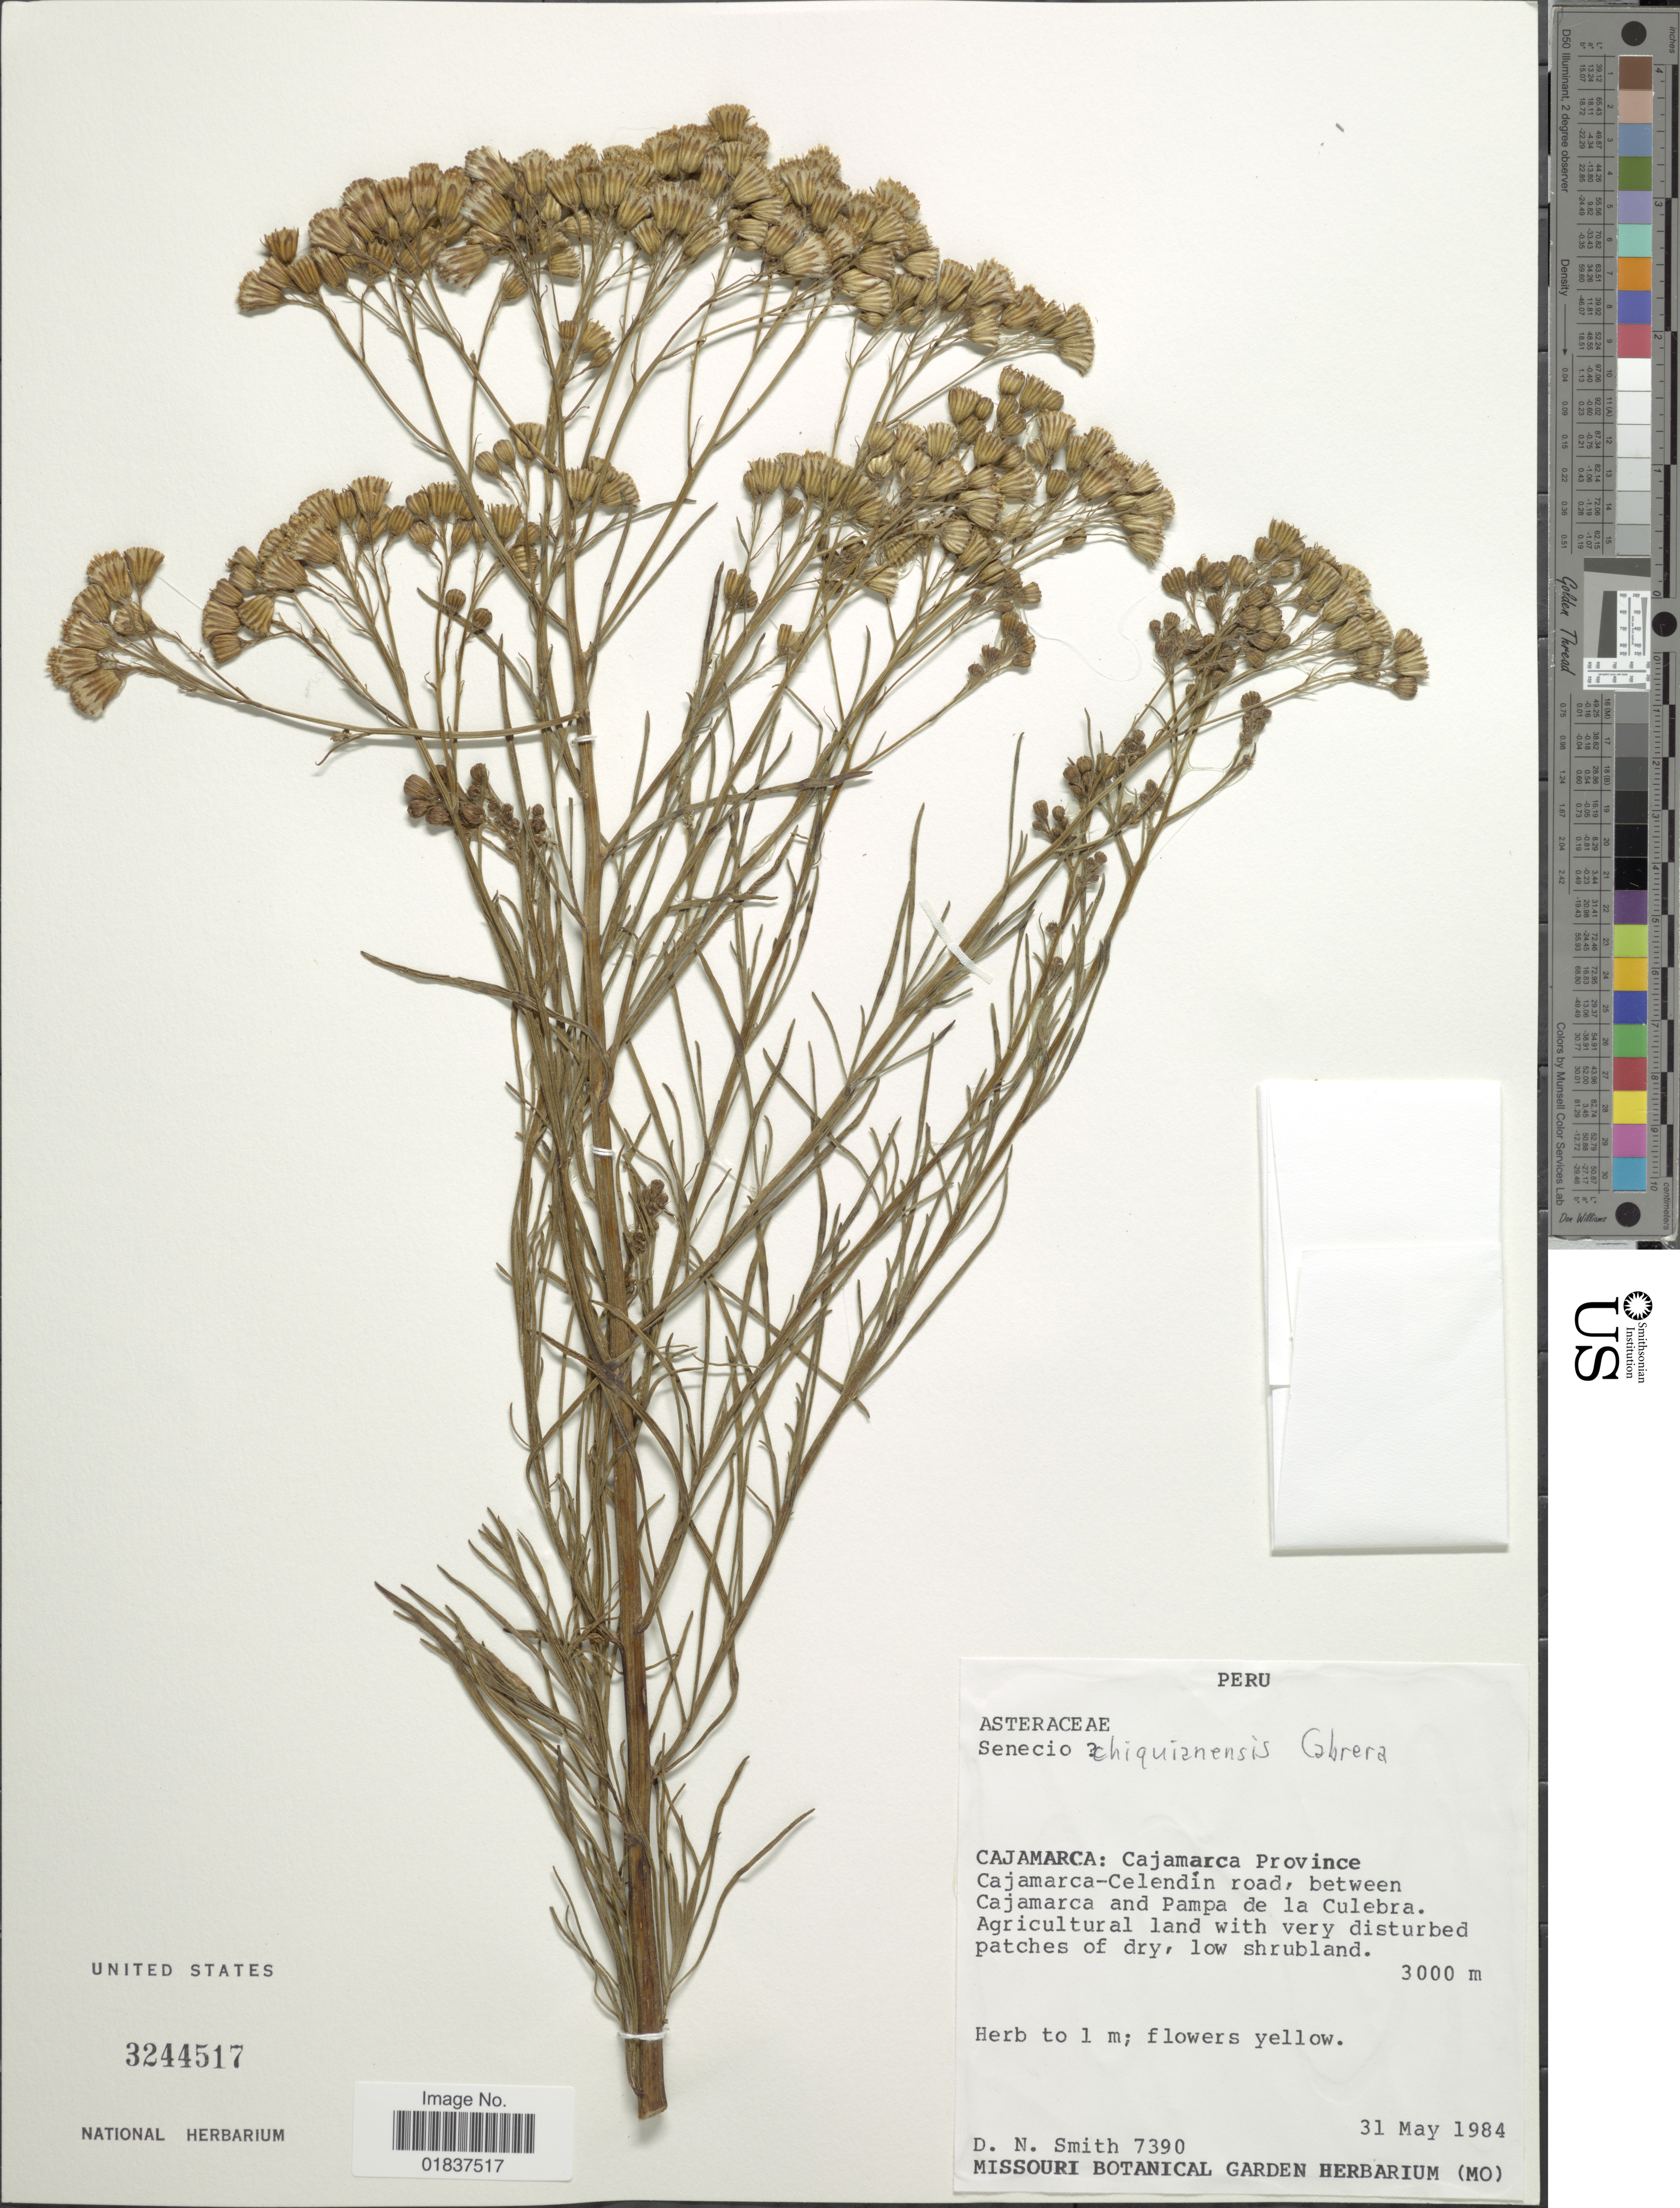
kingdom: Plantae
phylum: Tracheophyta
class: Magnoliopsida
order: Asterales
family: Asteraceae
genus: Senecio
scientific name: Senecio chiquianensis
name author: Cabrera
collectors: D. Smith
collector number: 7390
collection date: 1984-05-31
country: Peru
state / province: Cajamarca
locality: Cajamarca: Cajamarca Province Cajamarca-Celendin road, between Cajamarca and Pampa de la Culebra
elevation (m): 3000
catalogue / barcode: US 3244517